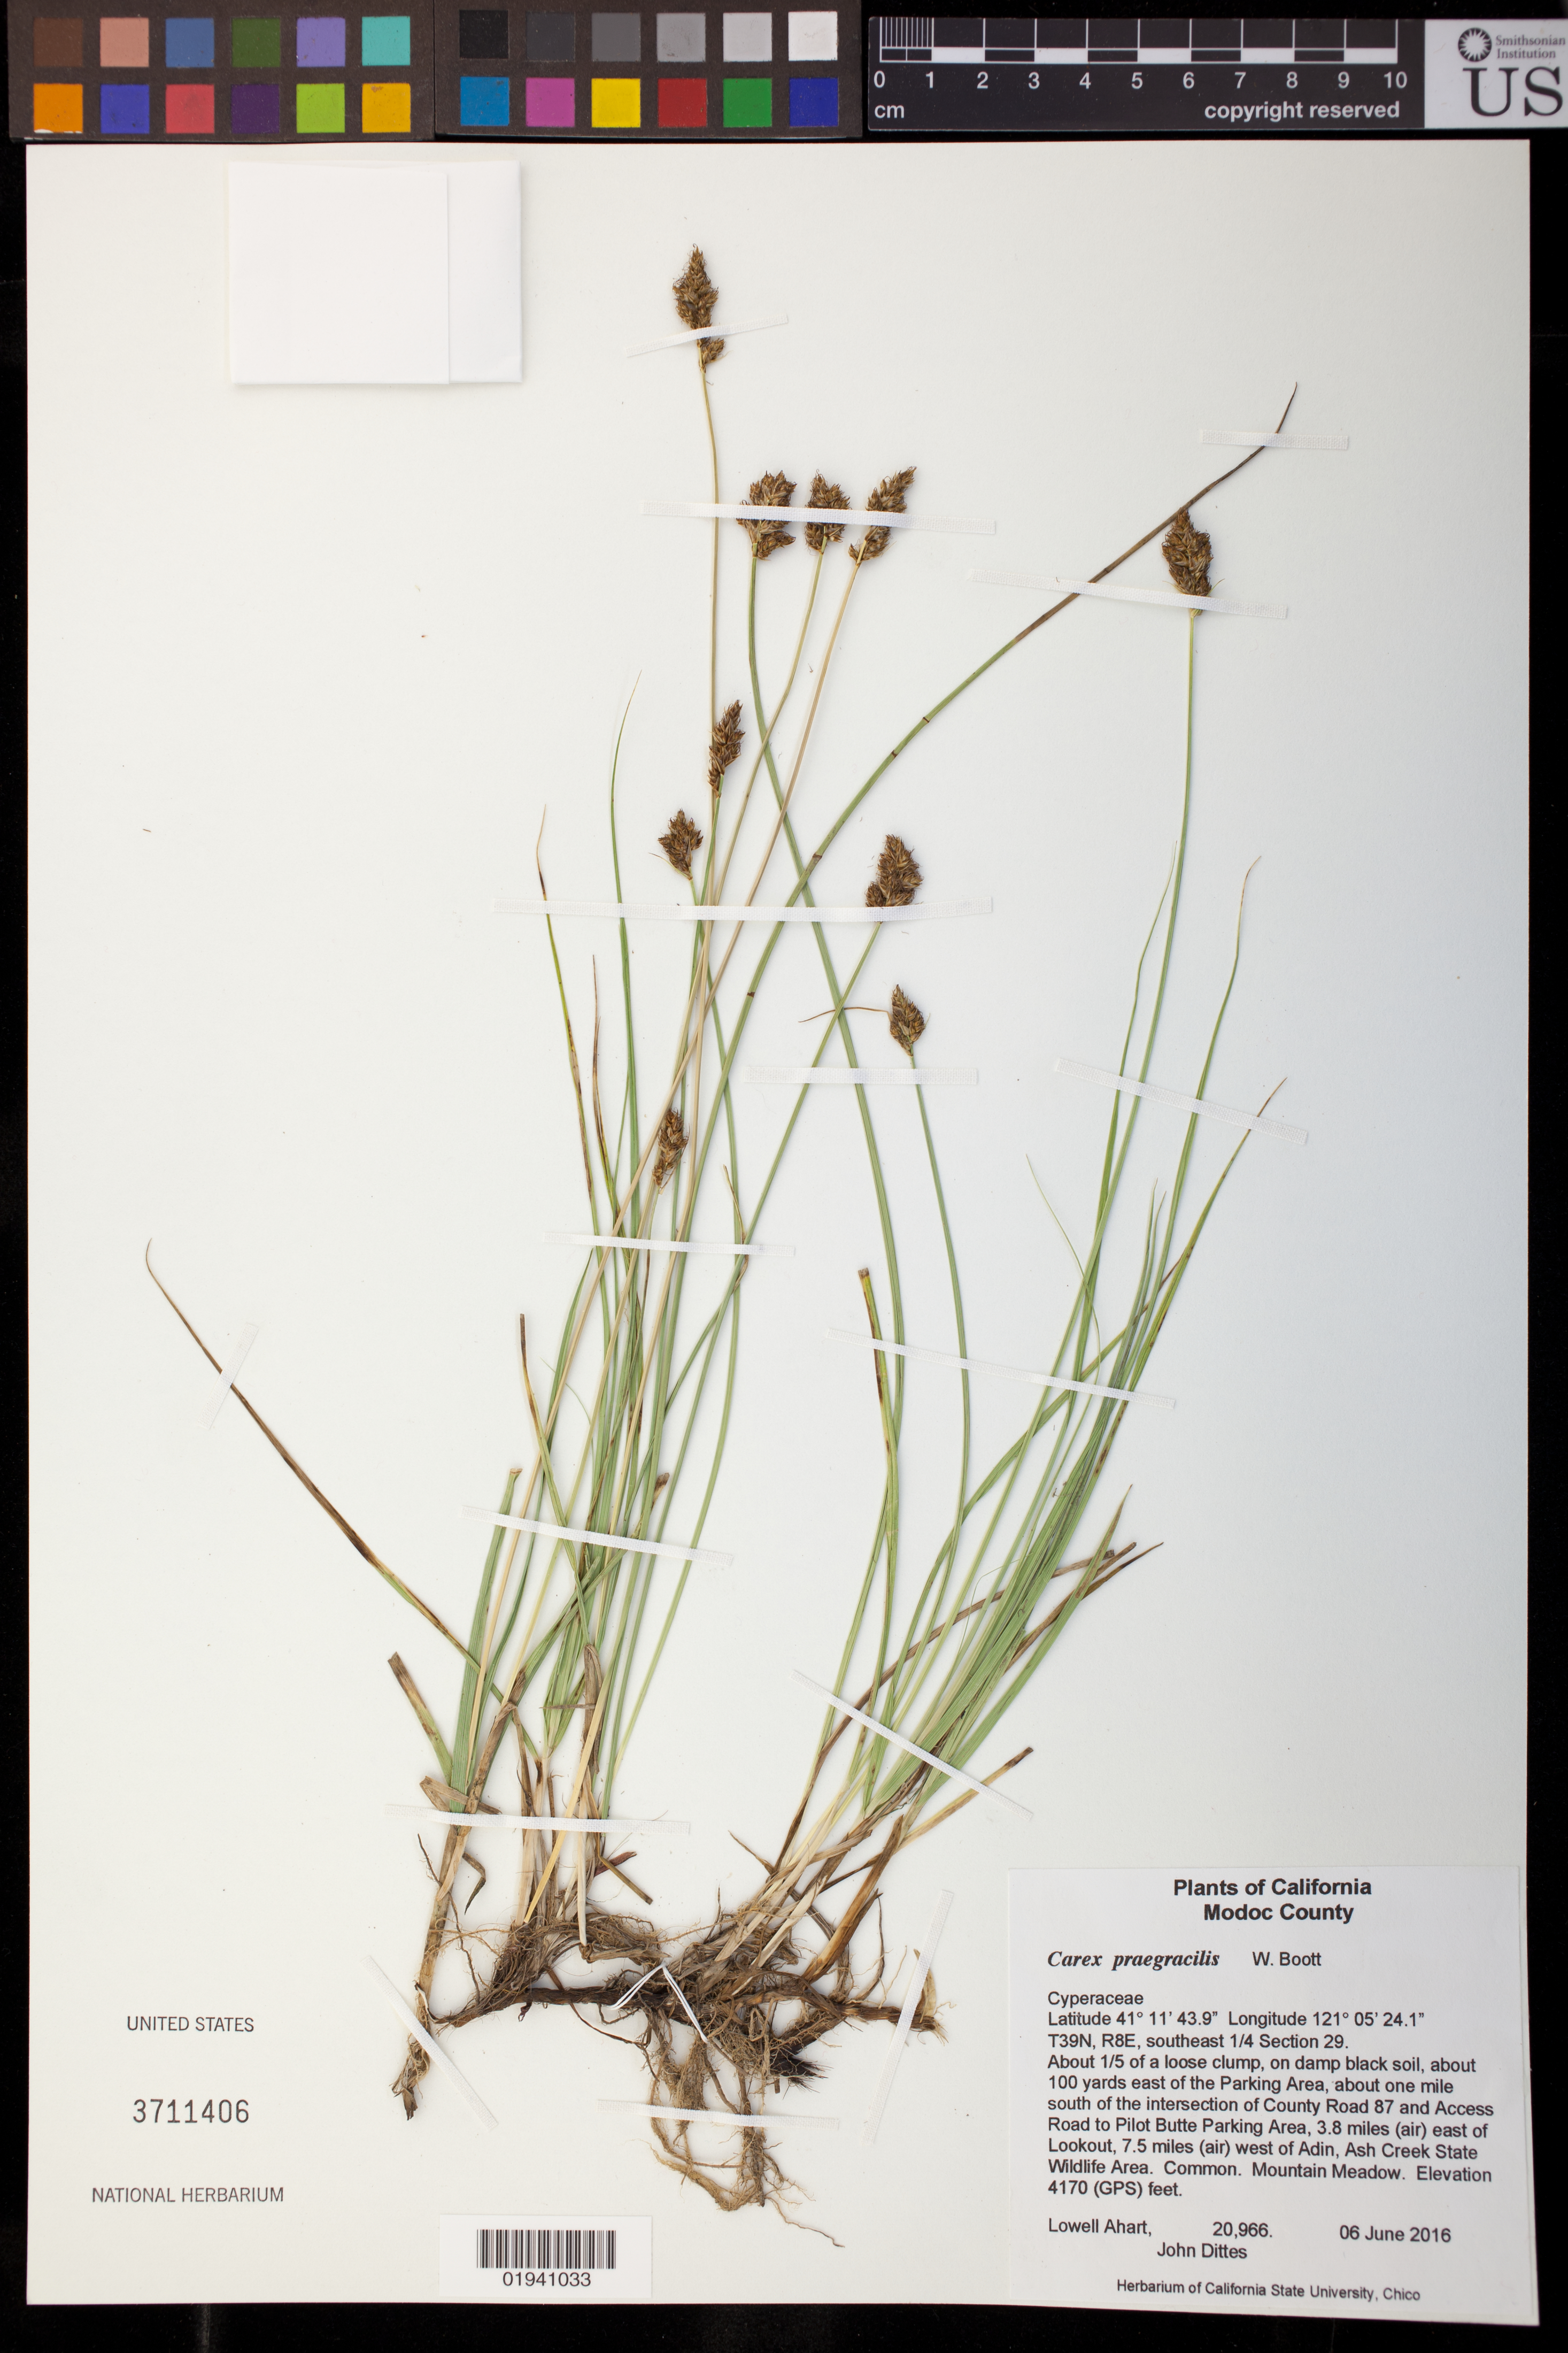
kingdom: Plantae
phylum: Tracheophyta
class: Liliopsida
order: Poales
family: Cyperaceae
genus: Carex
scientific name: Carex praegracilis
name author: W. Boott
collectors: L. Ahart & J. Dittes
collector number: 20966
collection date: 2016-06-06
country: United States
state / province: California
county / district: Modoc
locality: T39N, R8E, northeast 1/4 section 29. About 100 yards east of the Parking Area, about one mile south of the intersection of County Road 87 and Access Road to Pilot Butte Parking Area, 3.8 miles (air) east of Lookout, 7.5 miles (west) of Adin, Ash Creek State Wildlife Area.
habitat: about 1/5 of a loose clump, on damp black soil, mountain meadow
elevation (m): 1271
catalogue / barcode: US 3711406